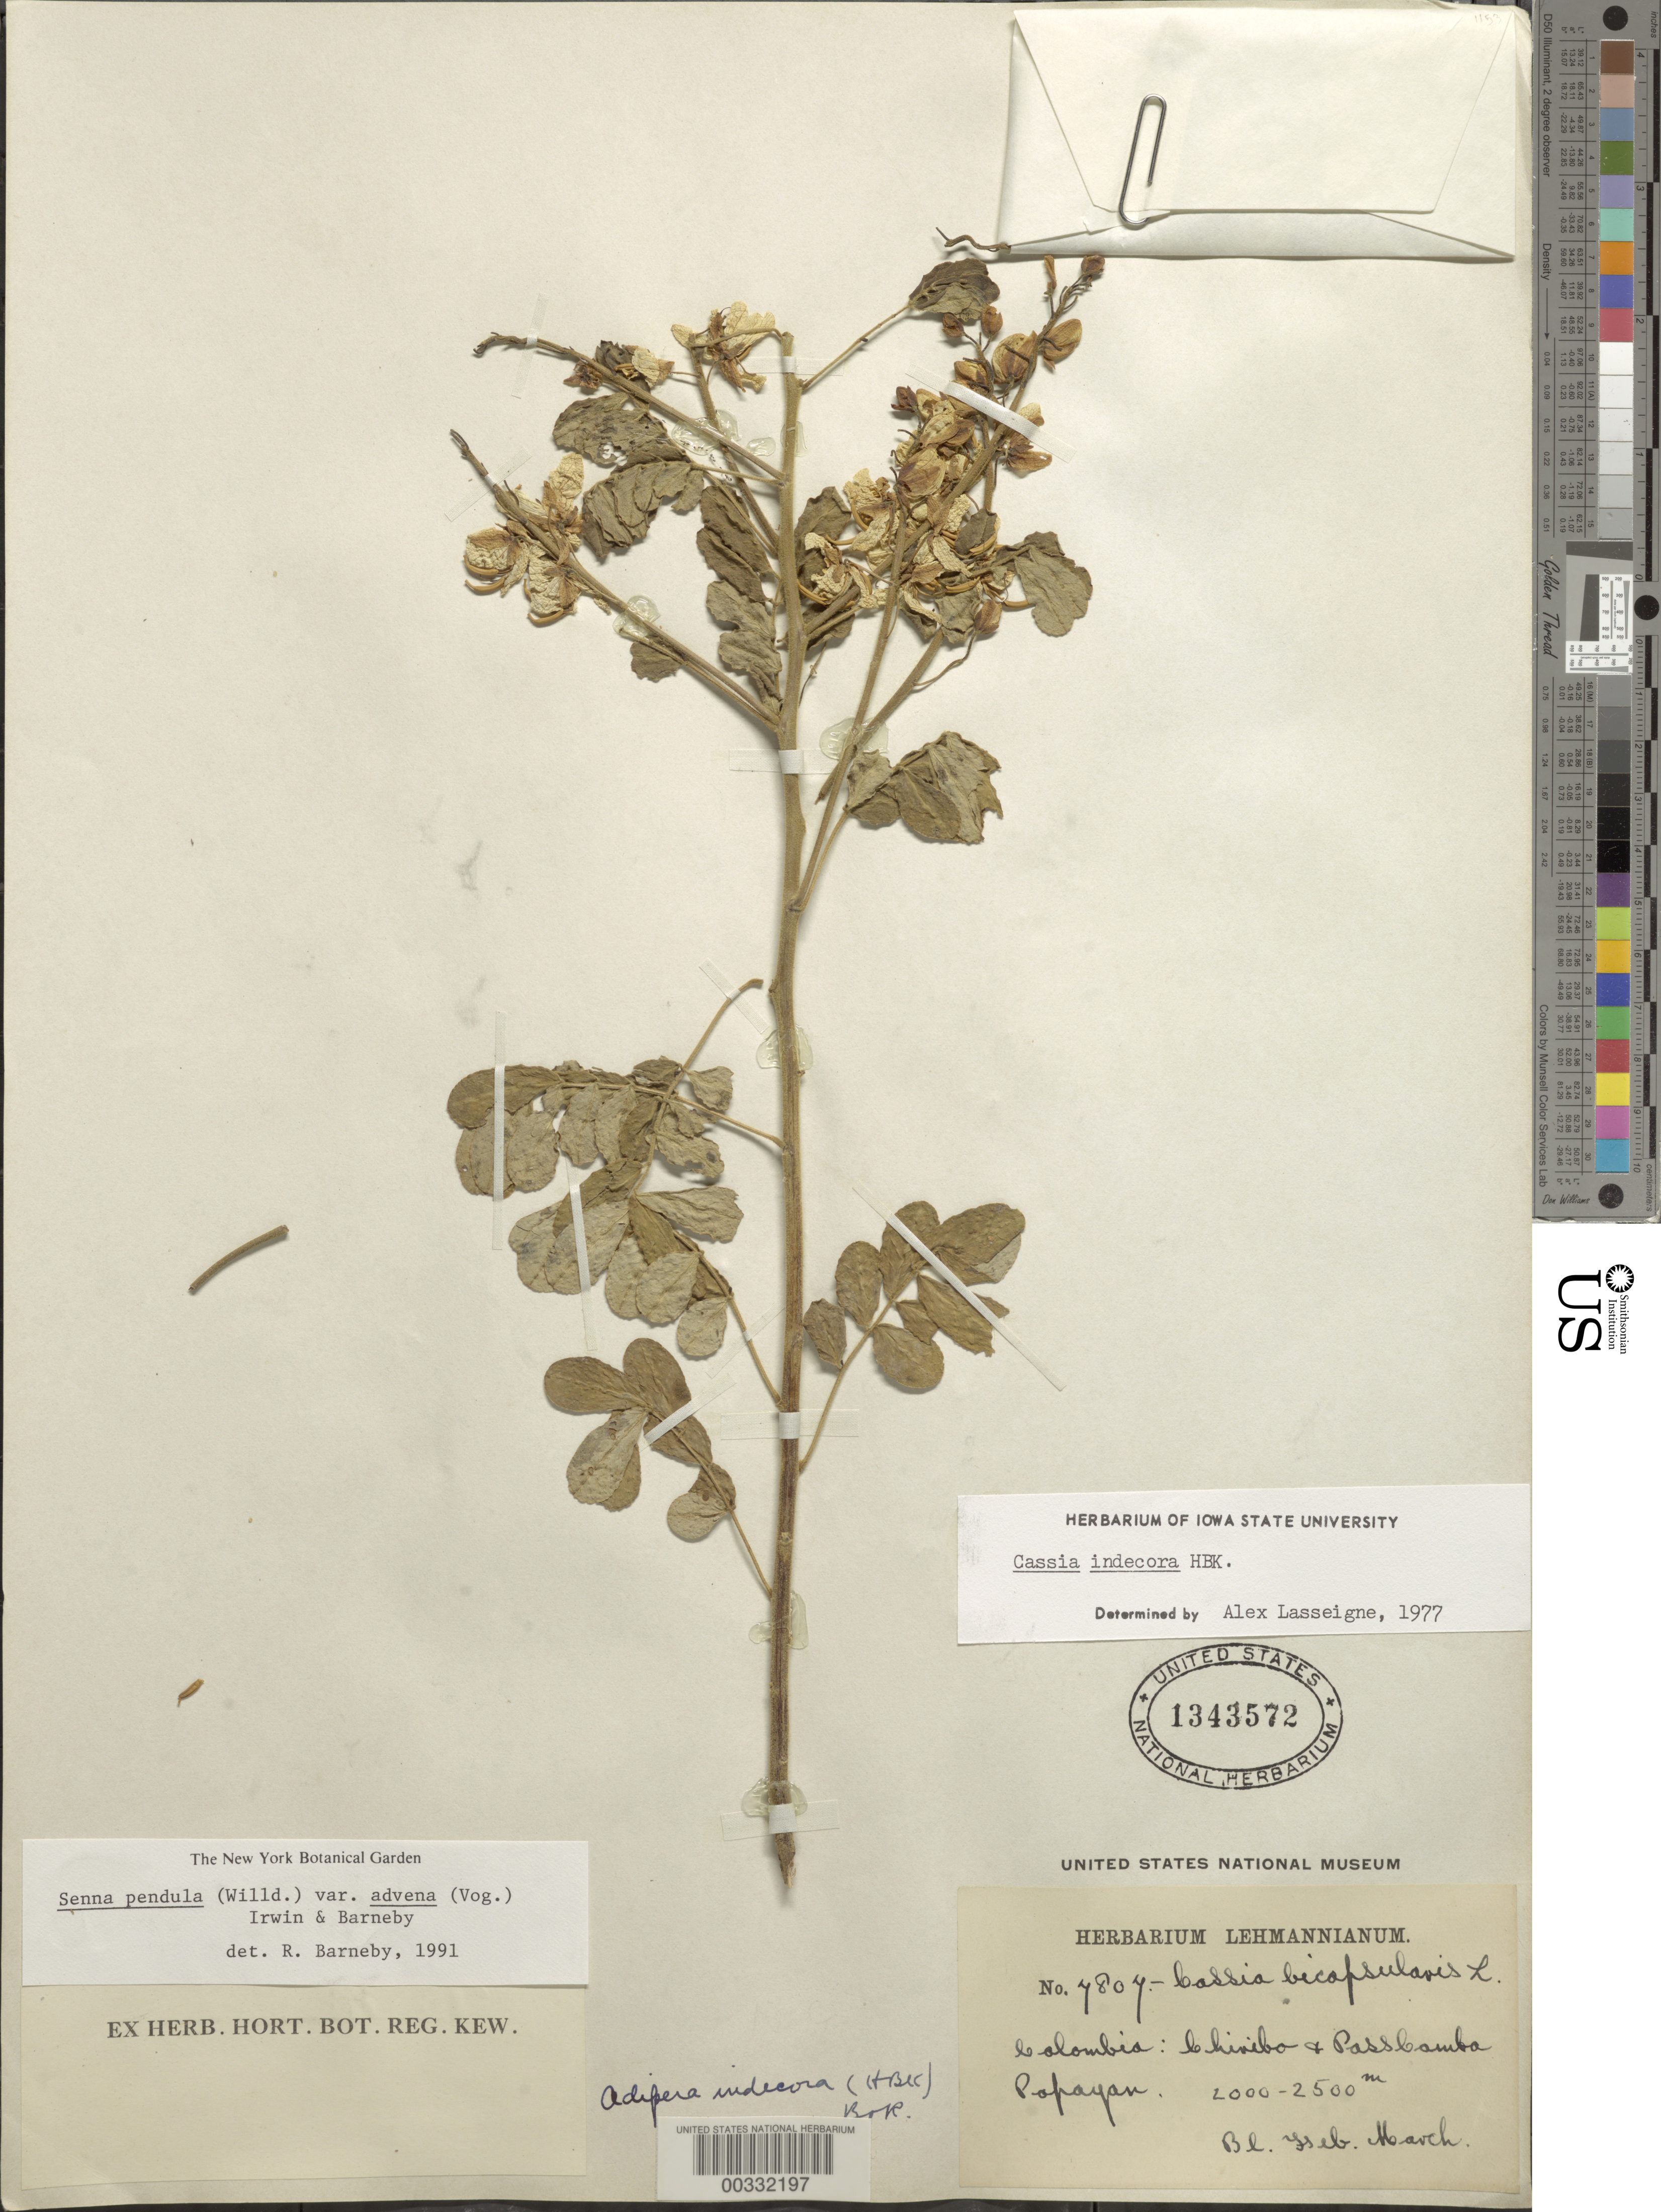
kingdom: Plantae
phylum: Tracheophyta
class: Magnoliopsida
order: Fabales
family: Fabaceae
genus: Senna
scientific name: Senna pendula var. advena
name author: (Vogel) H.S. Irwin & Barneby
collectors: F. C. Lehmann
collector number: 7807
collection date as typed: Feb ---- to -- Mar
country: Colombia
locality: Chinibo and Passcamba; Popayan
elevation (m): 2000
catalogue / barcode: US 1343572